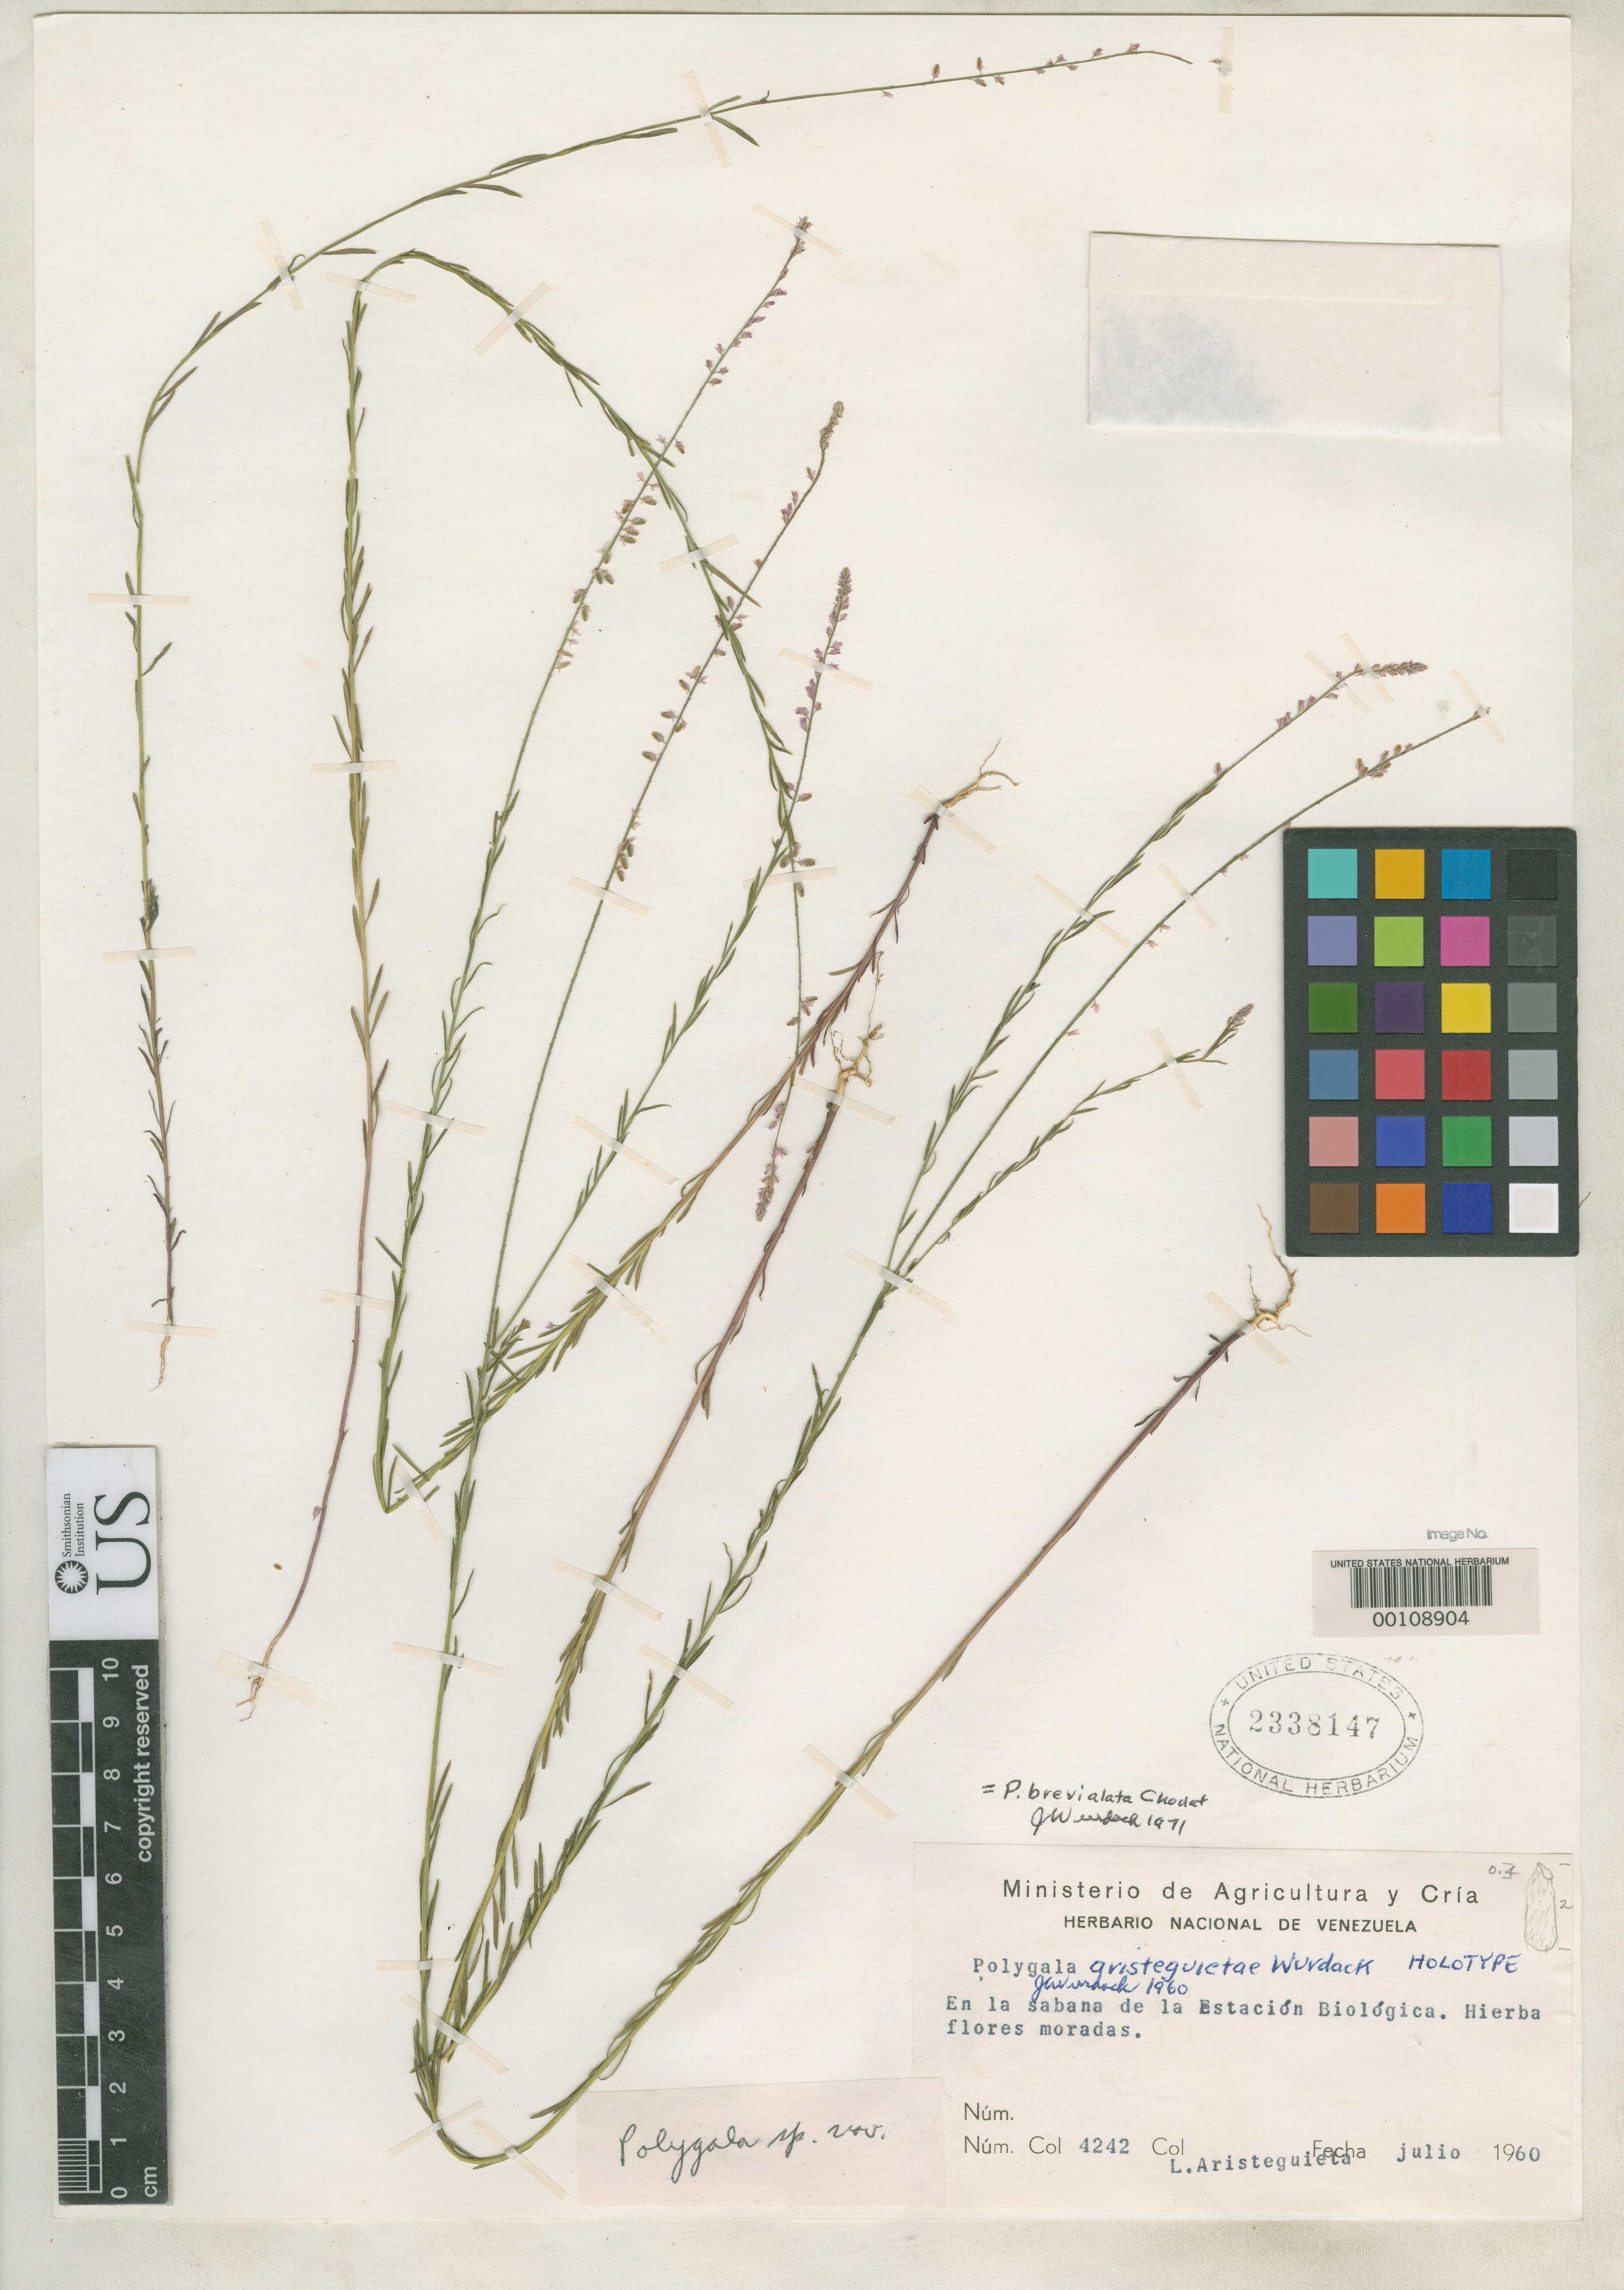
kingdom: Plantae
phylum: Tracheophyta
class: Magnoliopsida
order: Fabales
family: Polygalaceae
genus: Polygala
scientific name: Polygala aristeguietae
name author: Wurdack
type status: Holotype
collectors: L. Aristeguieta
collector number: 4242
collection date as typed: Jul 1960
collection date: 1960-07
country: Venezuela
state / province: Guárico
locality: Calabozo.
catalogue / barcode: US 2338147